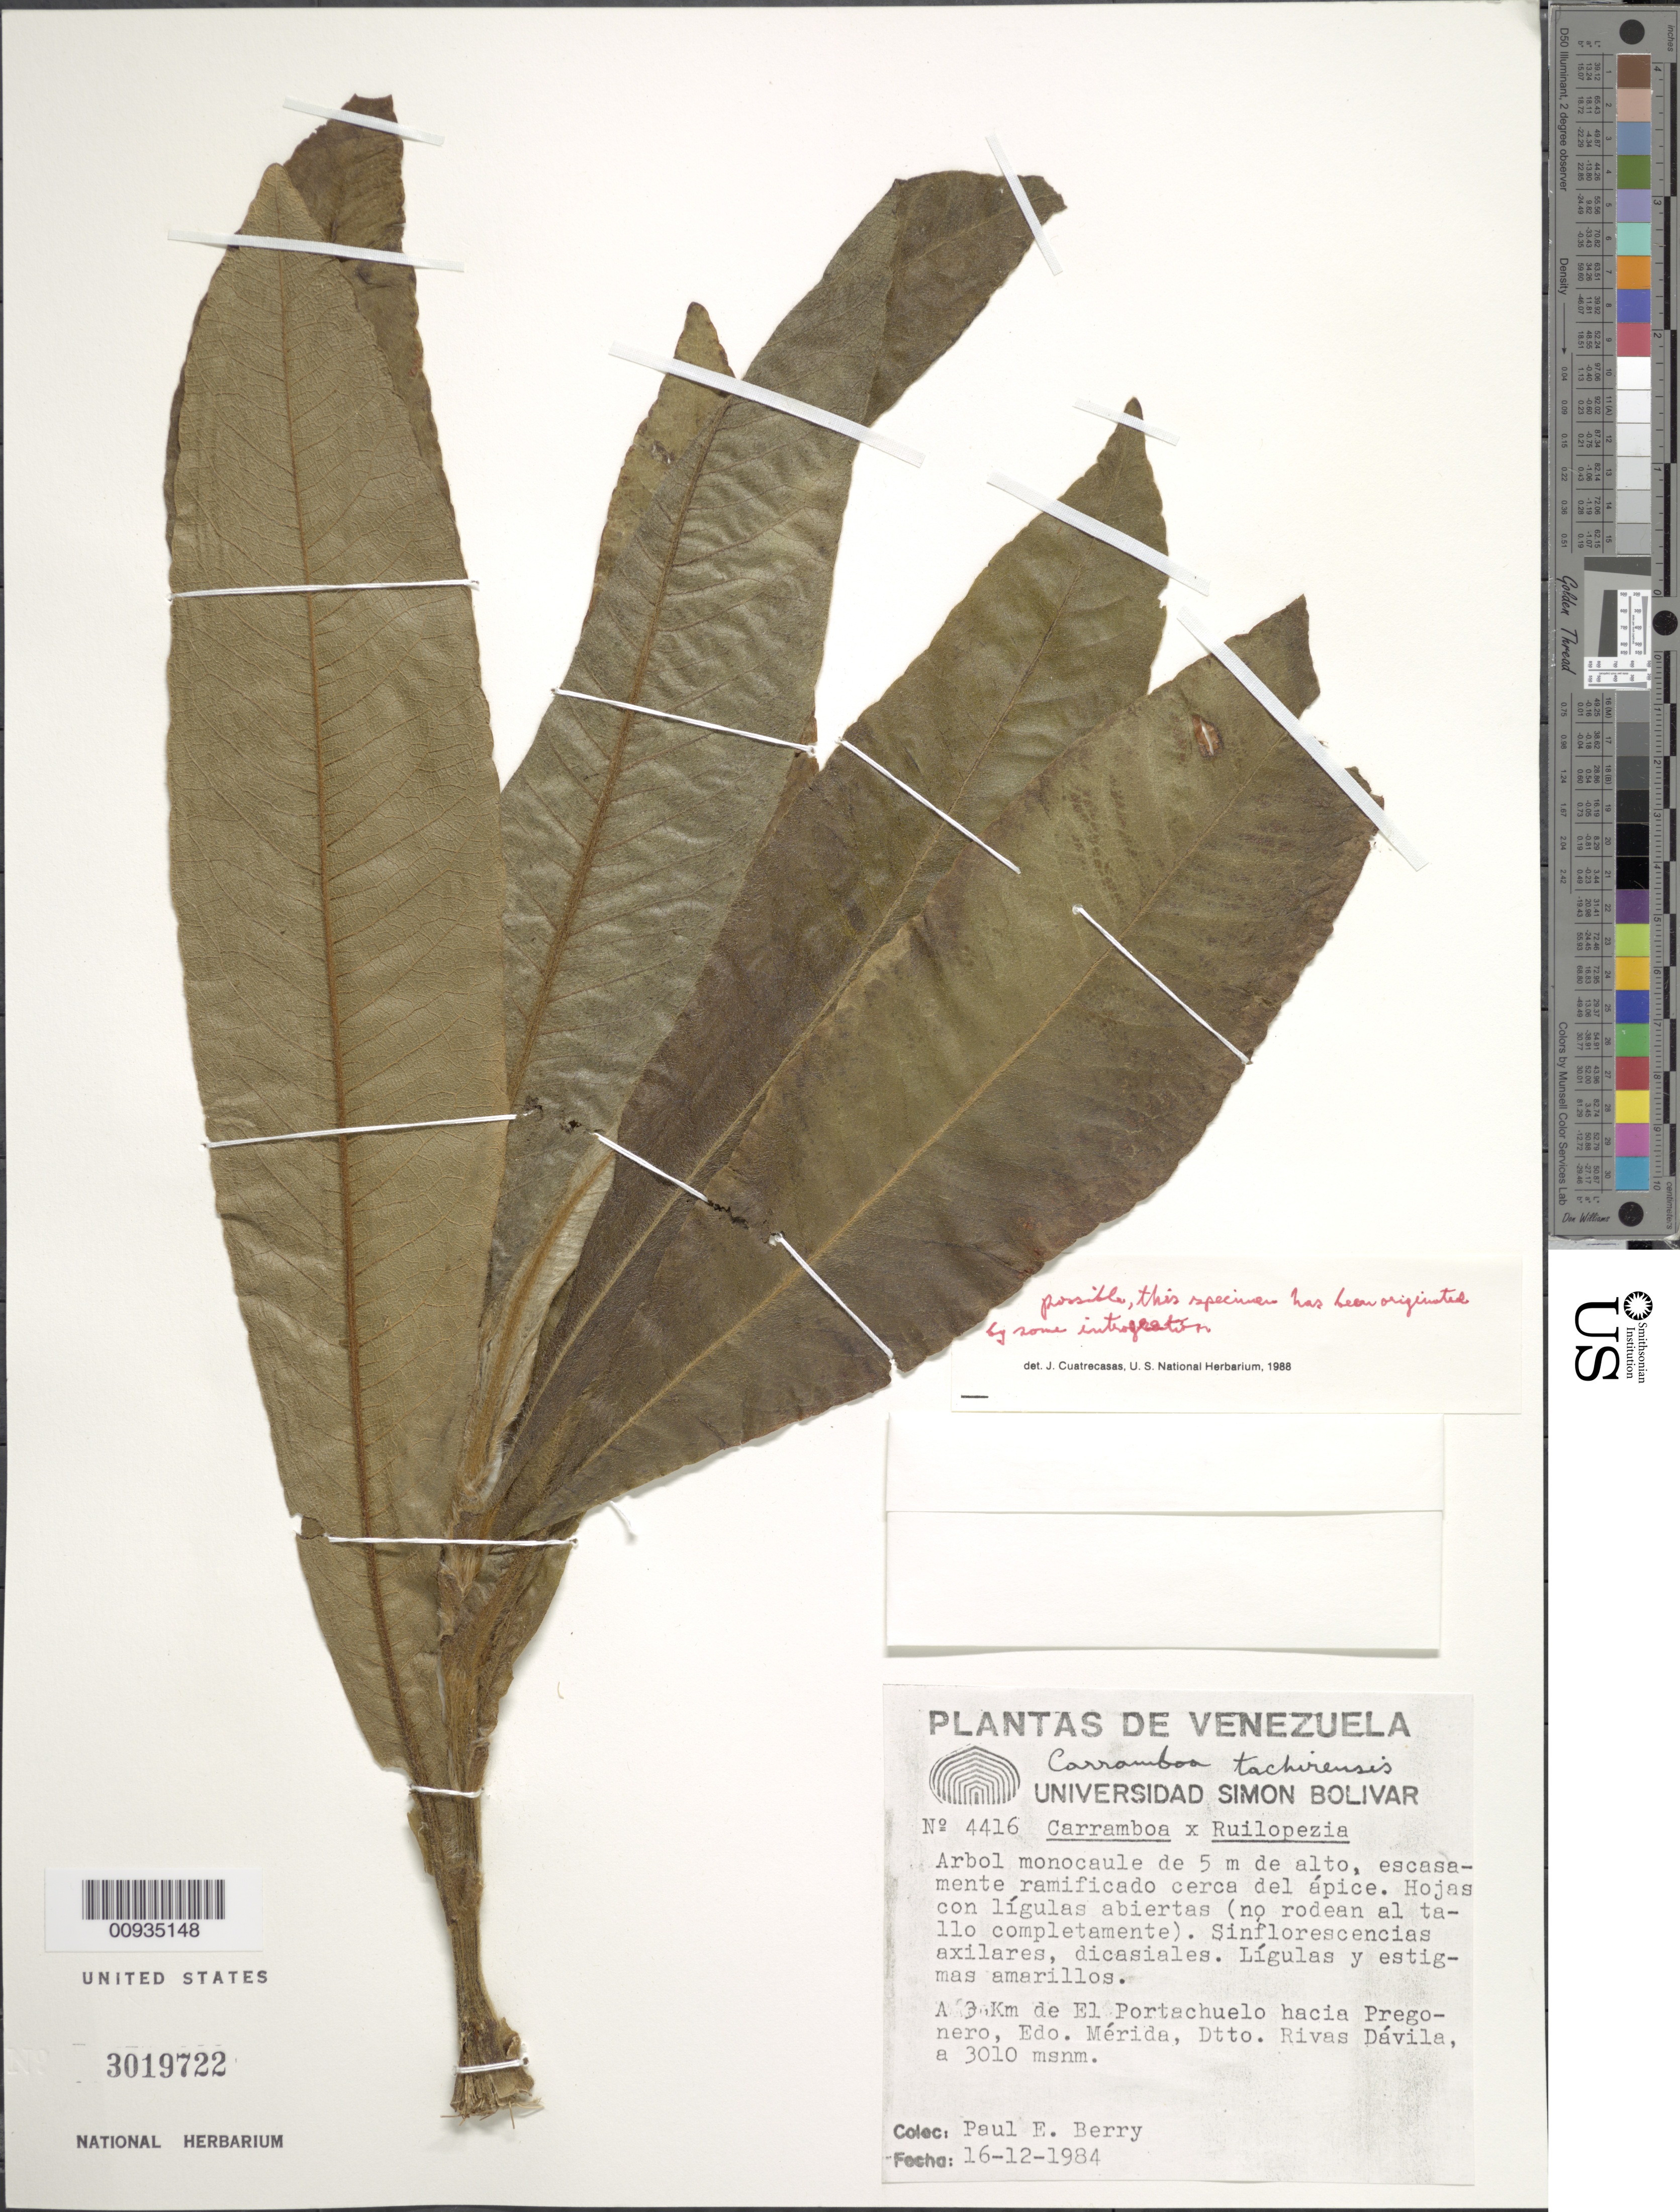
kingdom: Plantae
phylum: Tracheophyta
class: Magnoliopsida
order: Asterales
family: Asteraceae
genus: Carramboa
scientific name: Carramboa tachirensis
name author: (Aristeg.) Cuatrec.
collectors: P. E. Berry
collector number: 4416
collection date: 1984-12-16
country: Venezuela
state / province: Mérida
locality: A 3 km de El Portachuelo hacia Pregonero, Dtto. Rivas Davila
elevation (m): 3010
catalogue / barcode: US 3019722